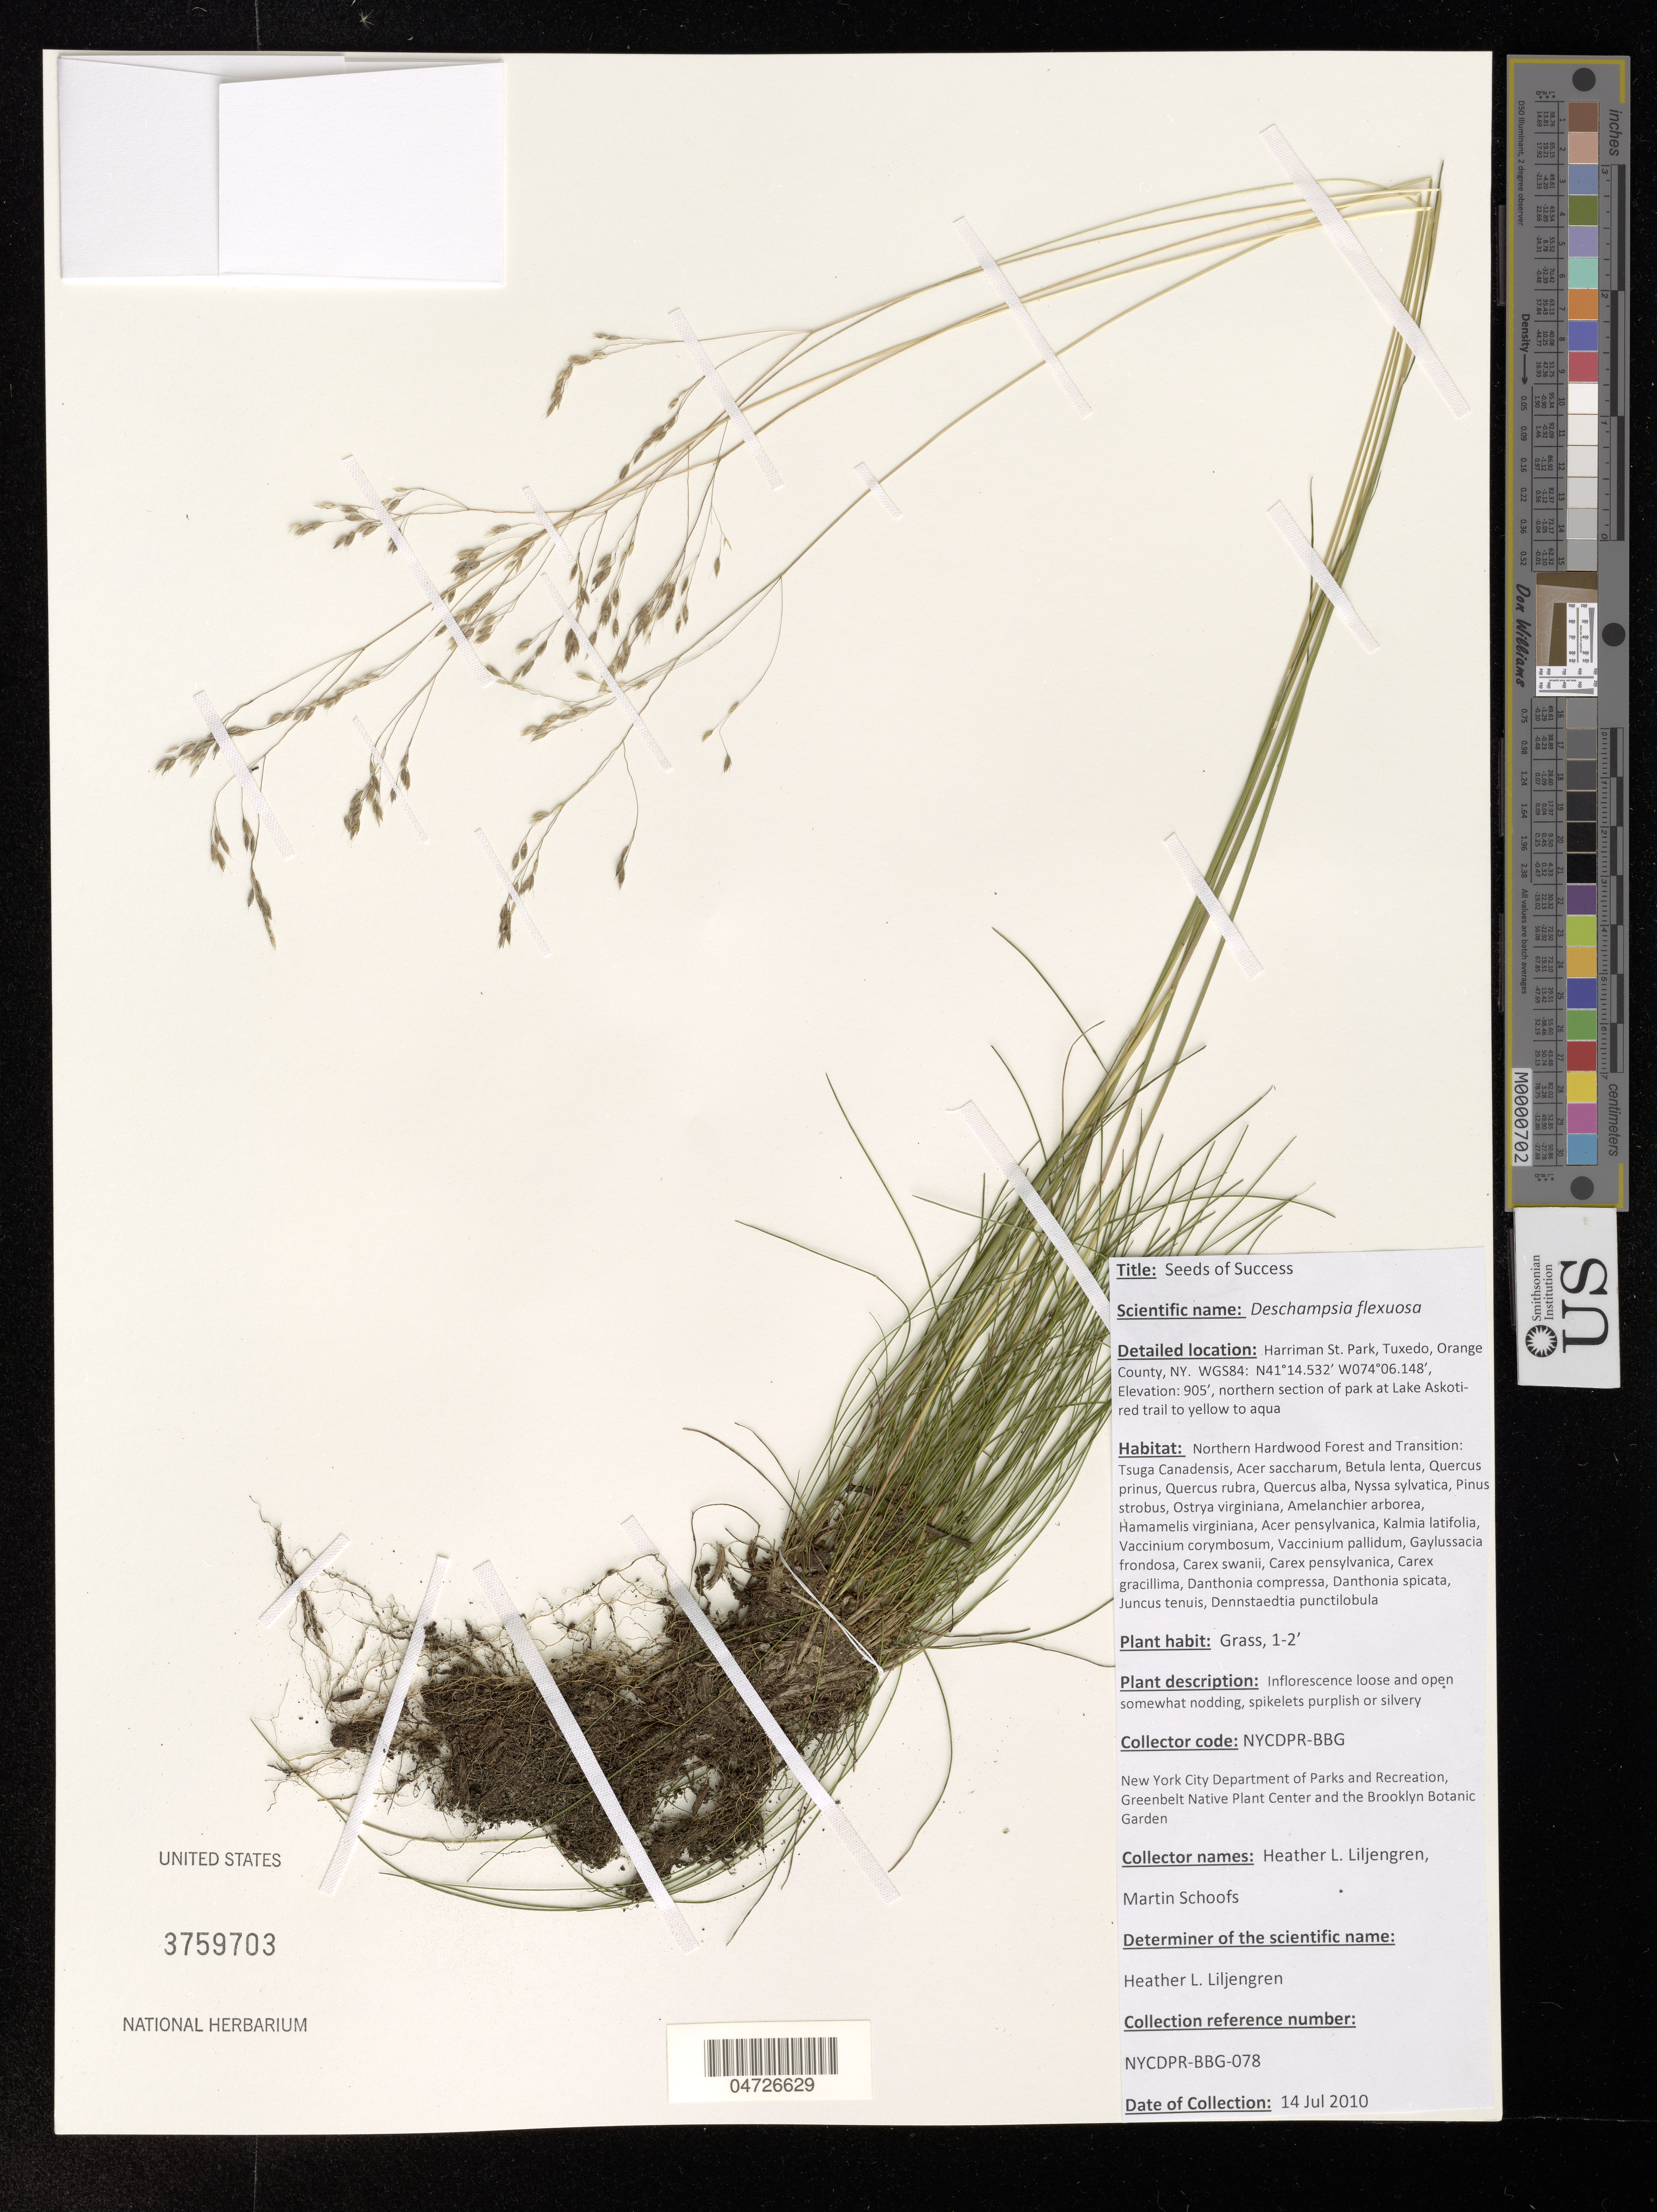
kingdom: Plantae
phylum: Tracheophyta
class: Liliopsida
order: Poales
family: Poaceae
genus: Deschampsia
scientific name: Deschampsia flexuosa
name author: (L.) Trin.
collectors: H. Liljengren & M. Schoofs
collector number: NYCDPR-BBG-078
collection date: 2010-07-14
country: United States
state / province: New York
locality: Harriman St. Park, Tuxedo, Orange County. Northern section of park at Lake Askotiored trail to yellow to aqua.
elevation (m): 276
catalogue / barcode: US 3759703